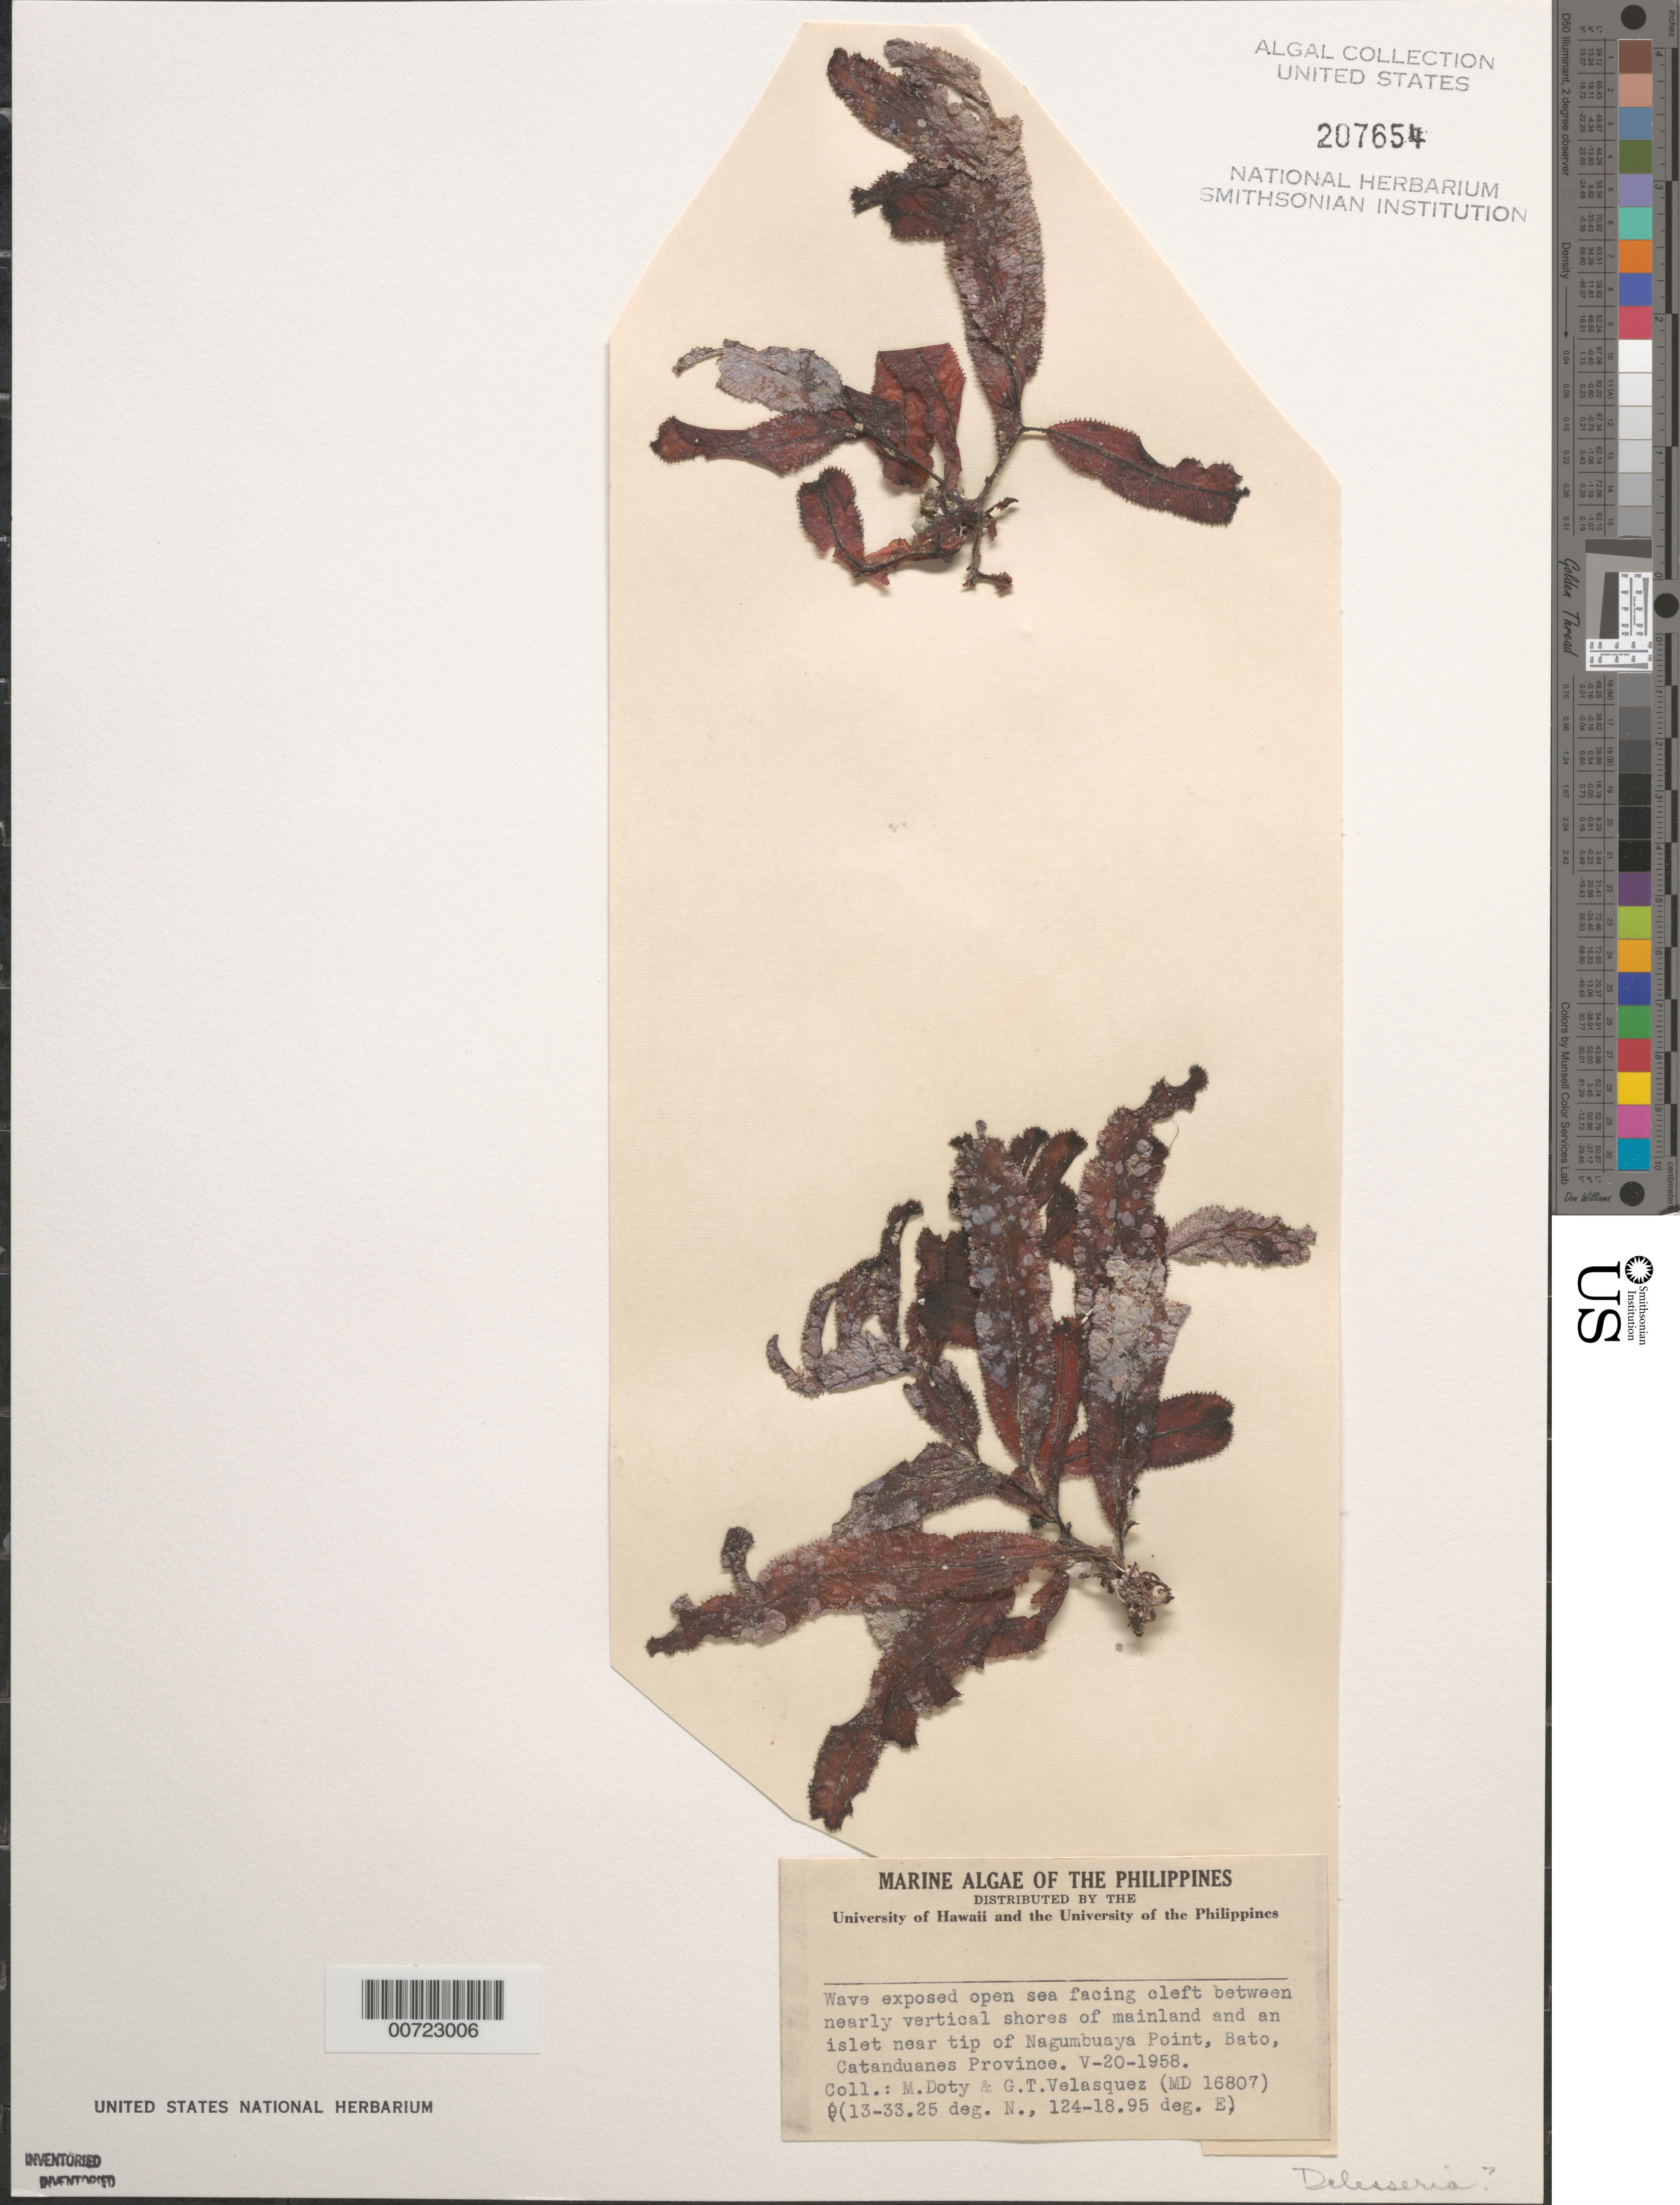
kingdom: Plantae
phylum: Rhodophyta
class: Florideophyceae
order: Ceramiales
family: Delesseriaceae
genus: Delesseria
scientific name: Delesseria sp.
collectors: M. S. Doty & G. Velasquez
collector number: MSD 16807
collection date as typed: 20 May 1958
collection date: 1958-05-20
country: Philippines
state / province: Bicol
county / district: Catanduanes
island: Catanduanes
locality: Bato, near tip of Nagumbuaya Point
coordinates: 13-33.25 deg. N., 124-18.95 deg. E.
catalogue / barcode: US 207654